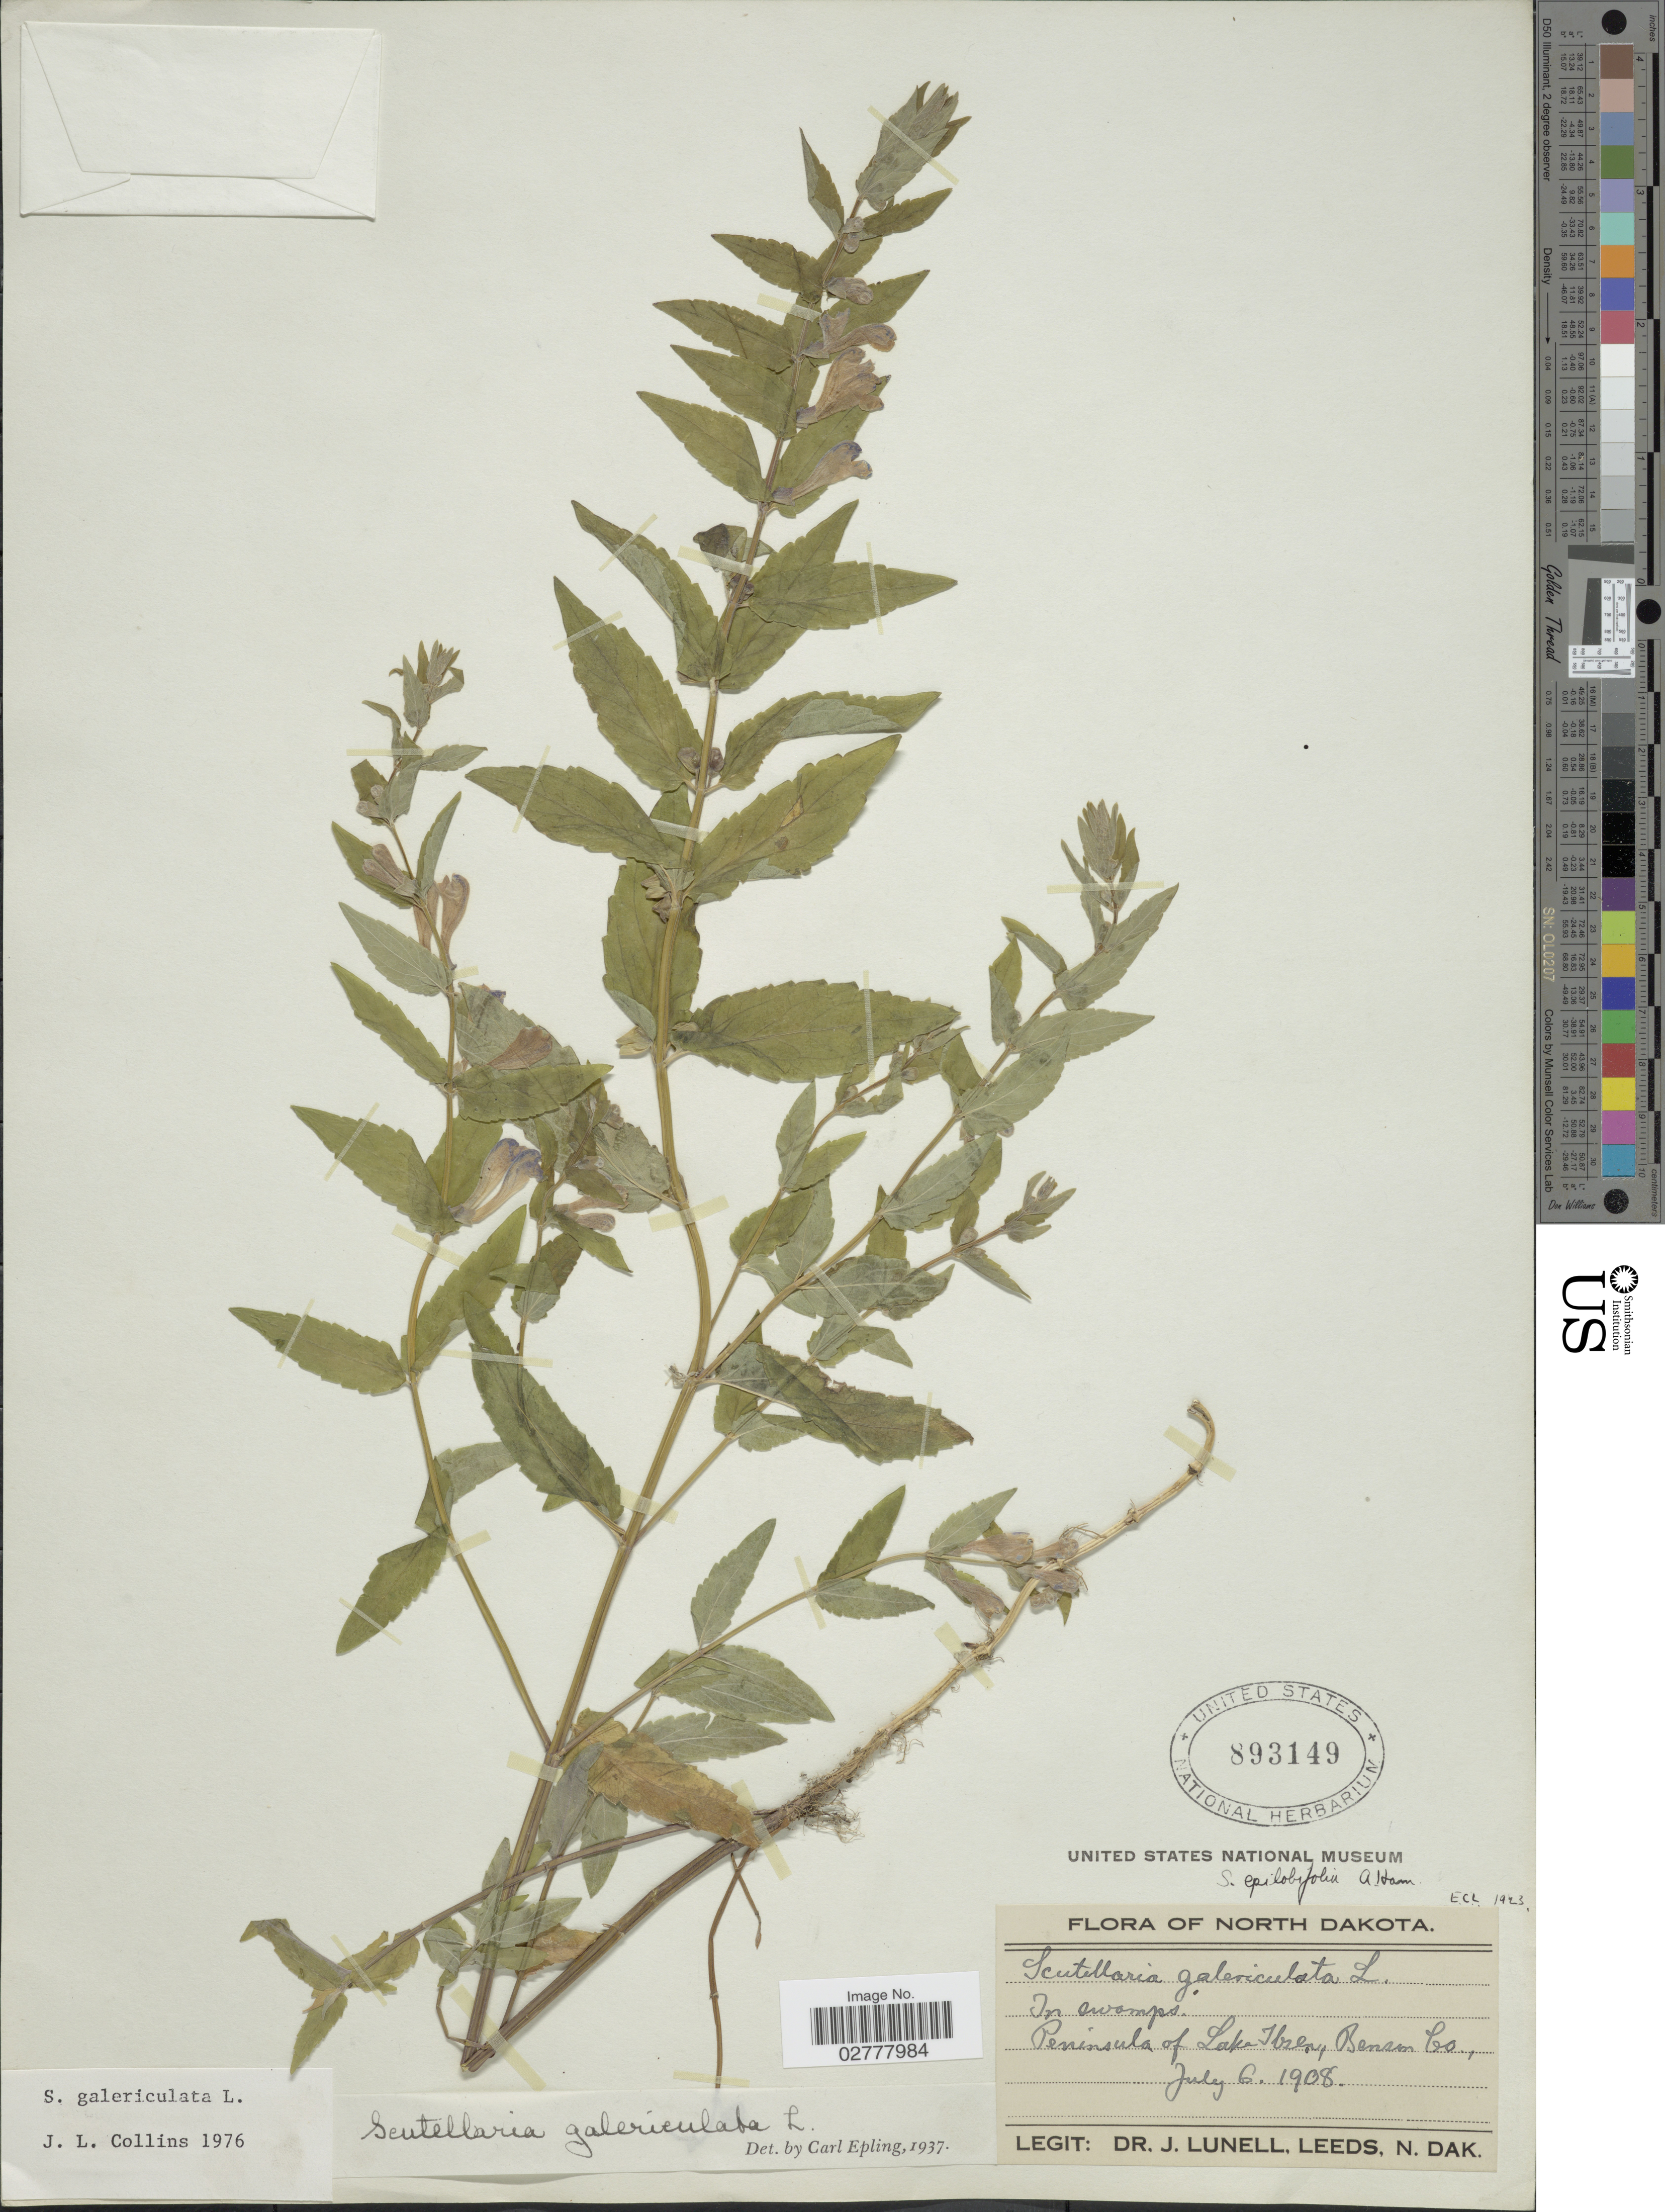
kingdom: Plantae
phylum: Tracheophyta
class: Magnoliopsida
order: Lamiales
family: Lamiaceae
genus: Scutellaria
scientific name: Scutellaria galericulata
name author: L.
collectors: J. Lunell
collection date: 1908-07-06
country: United States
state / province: North Dakota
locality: Peninsula of Lake Ibsen, Benson Co.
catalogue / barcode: US 893149